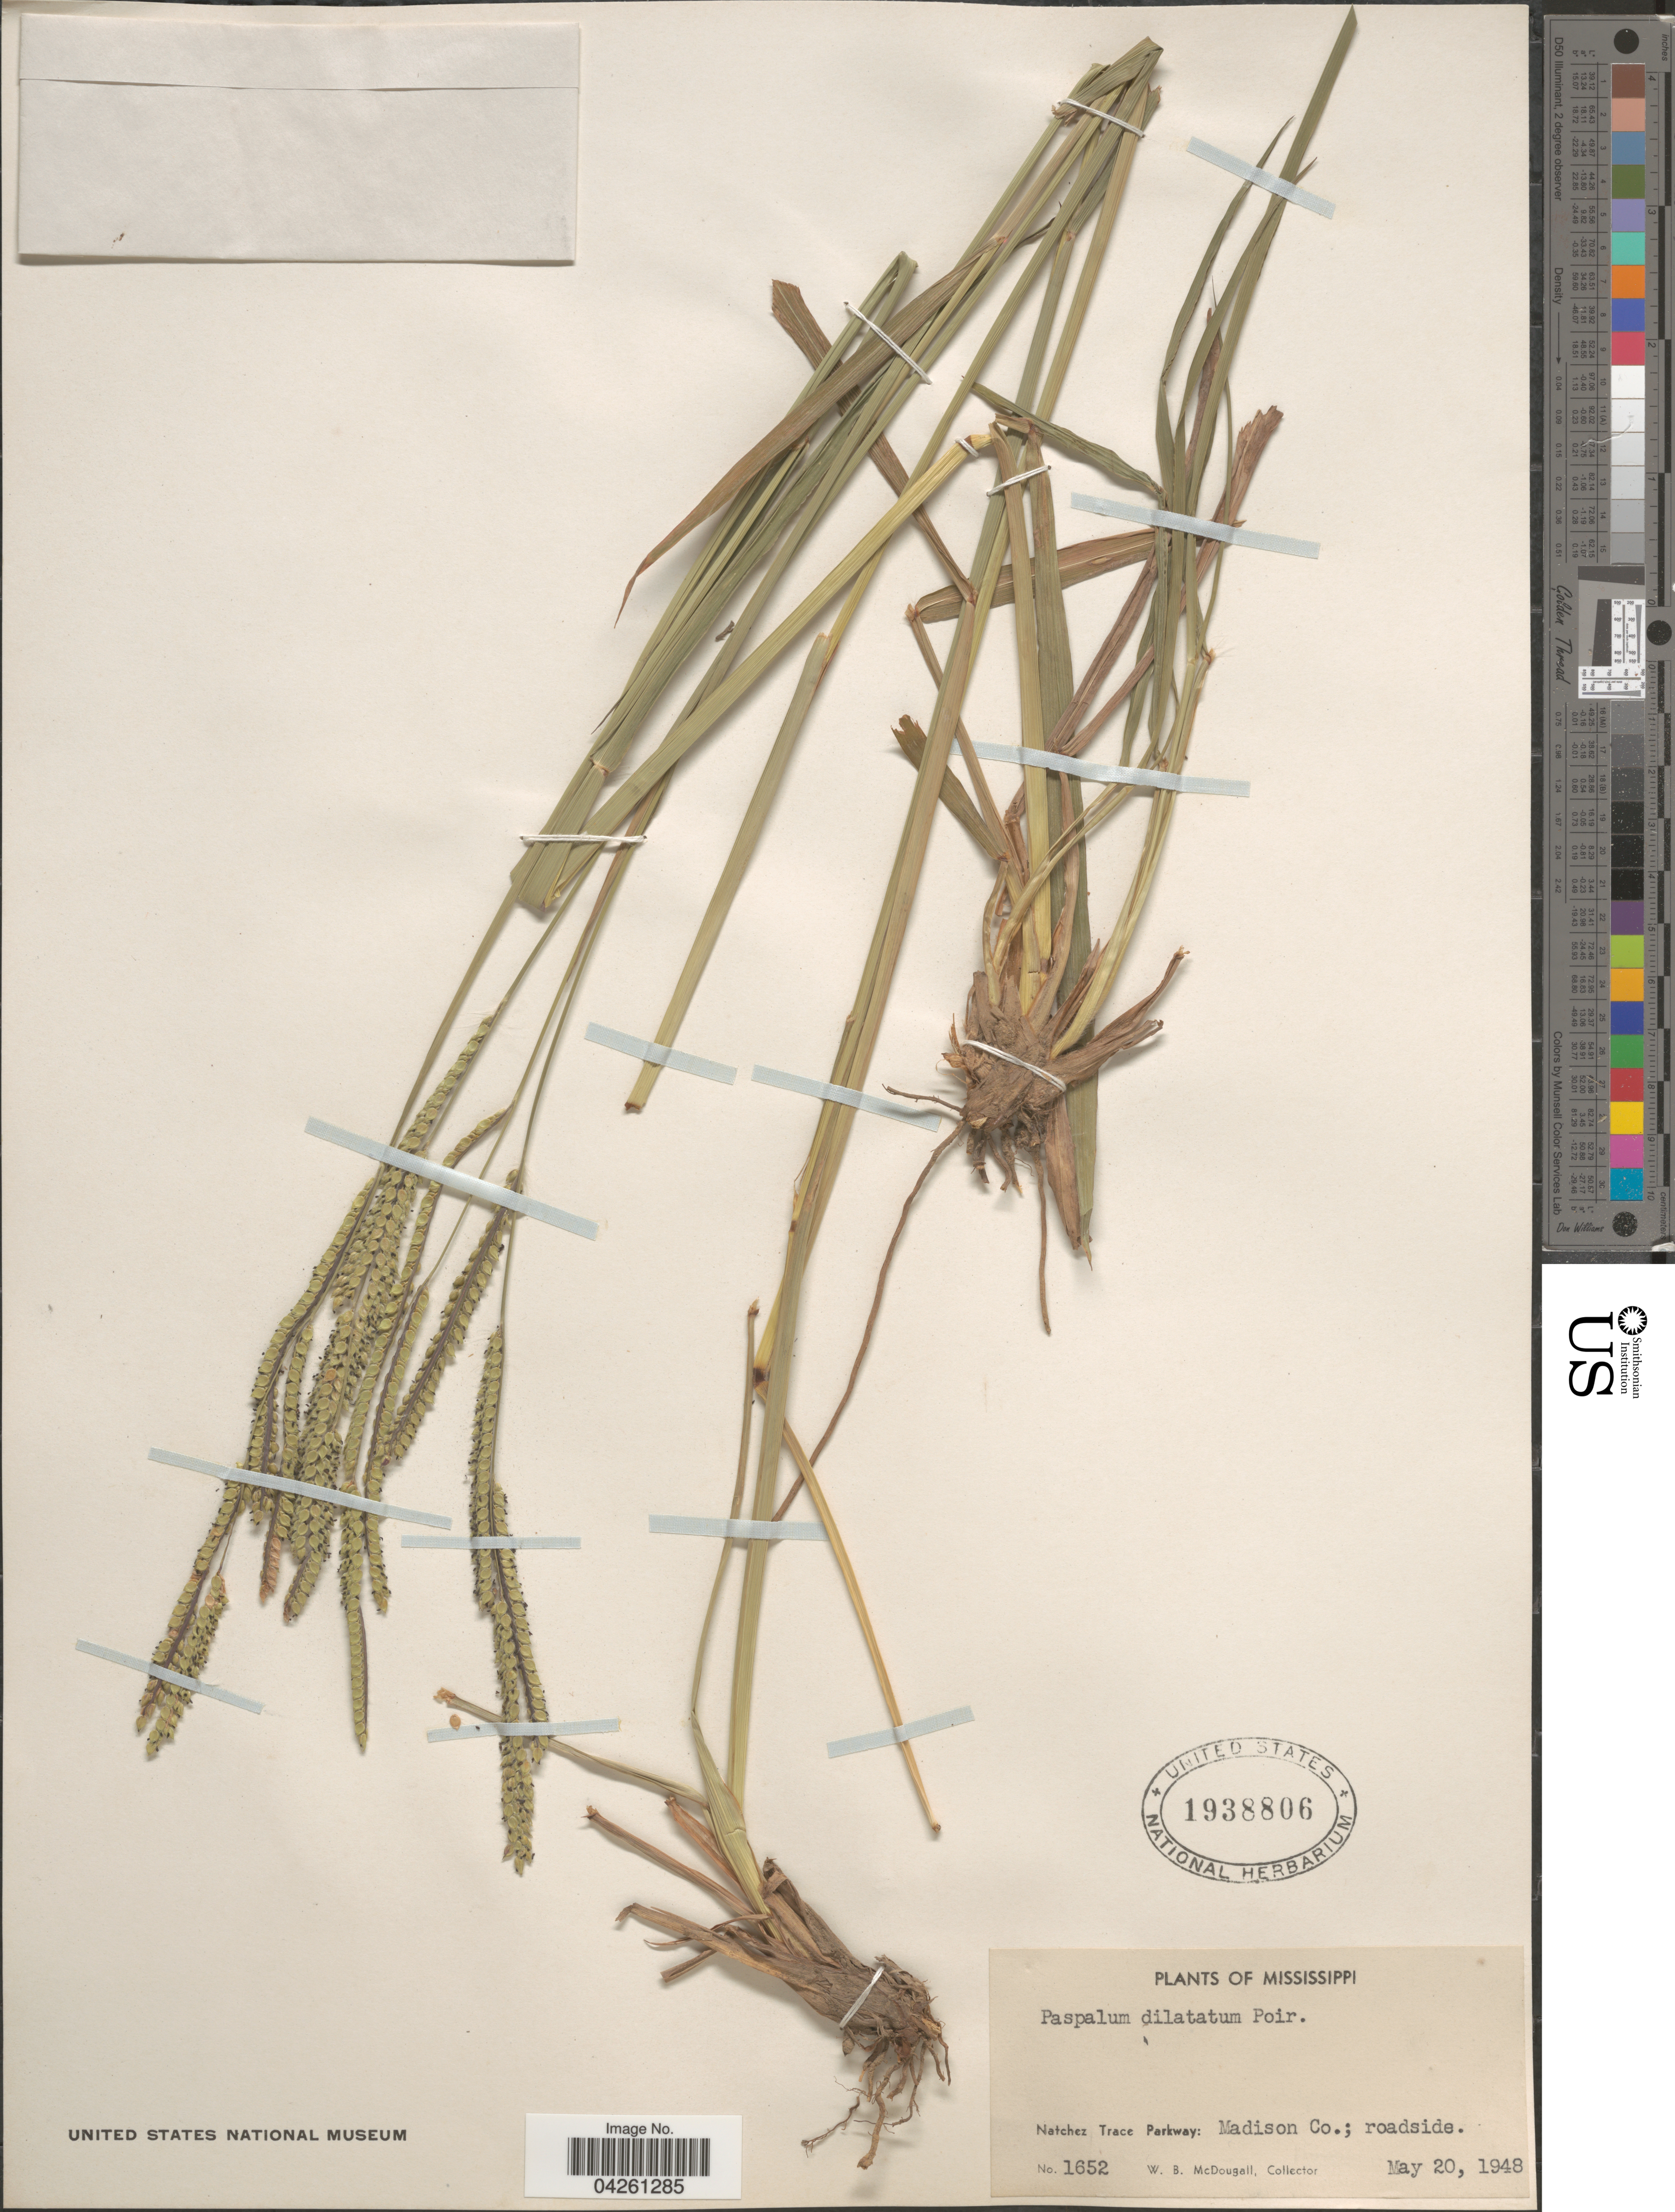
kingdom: Plantae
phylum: Tracheophyta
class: Liliopsida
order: Poales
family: Poaceae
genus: Paspalum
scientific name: Paspalum dilatatum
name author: Poir.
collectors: W. B. McDougall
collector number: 1652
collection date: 1948-05-20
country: United States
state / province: Mississippi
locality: Natchez Trace Parkway: Madison Co.; roadside.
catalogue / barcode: US 1938806